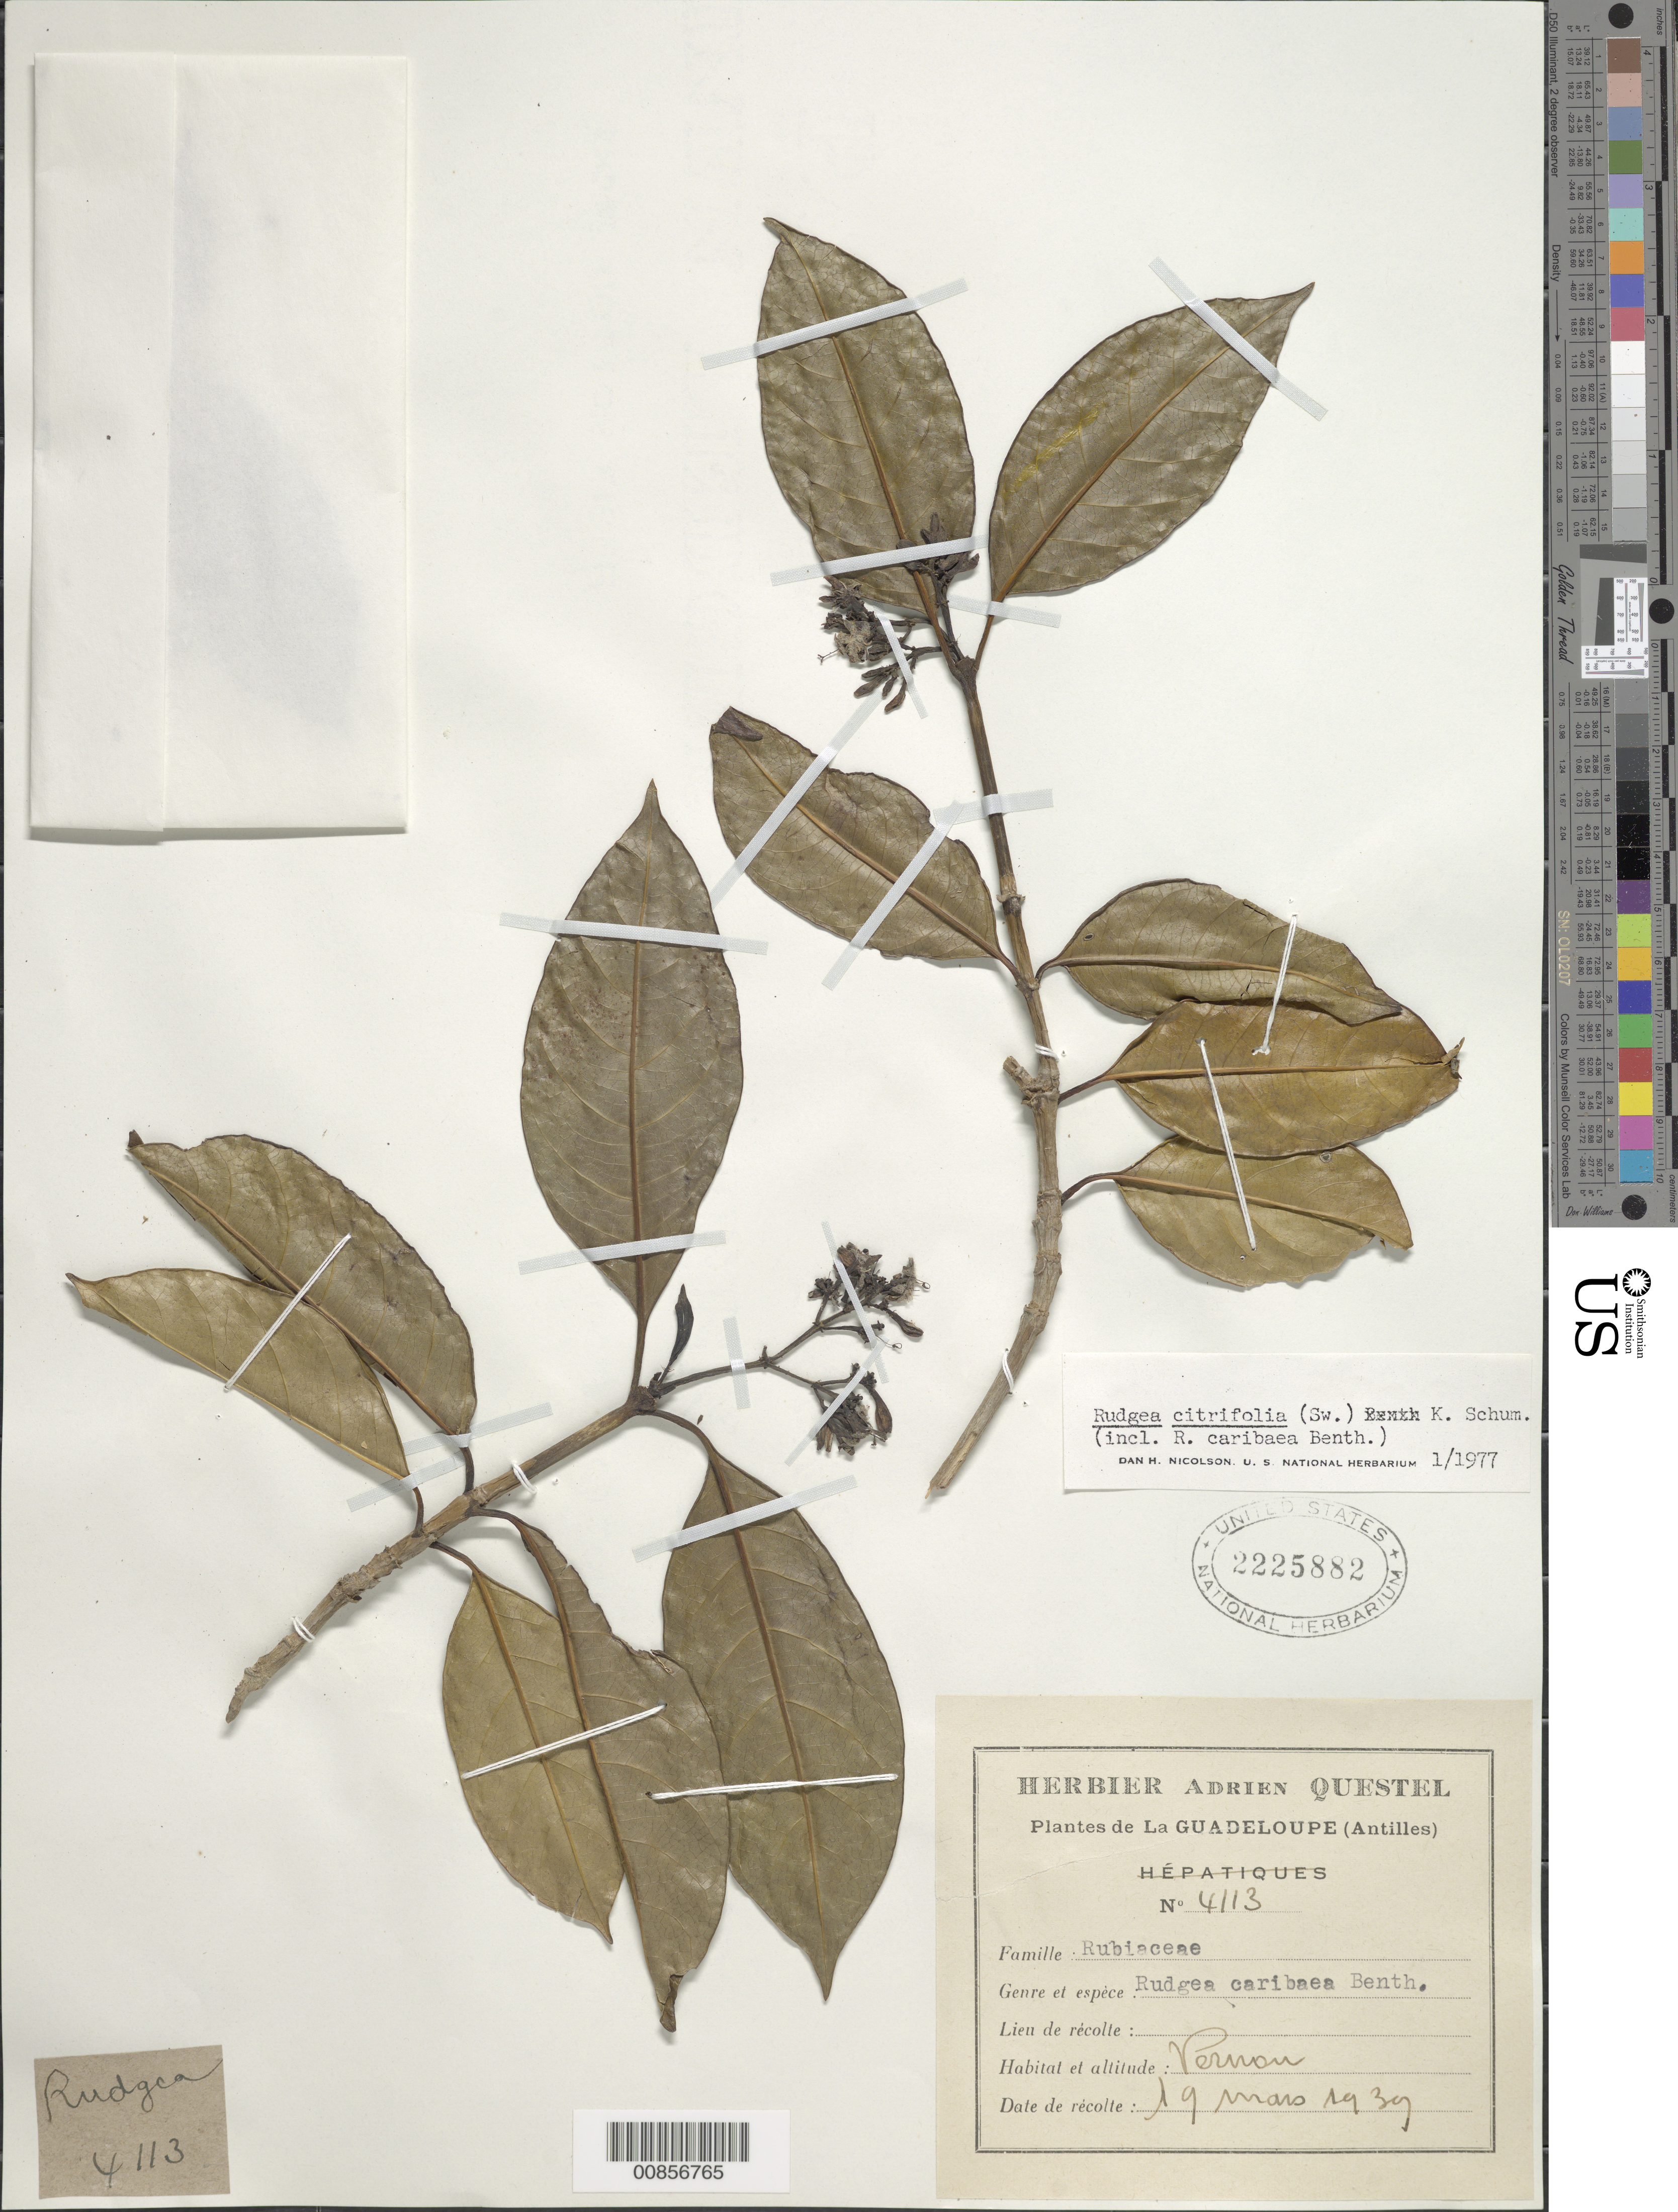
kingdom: Plantae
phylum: Tracheophyta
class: Magnoliopsida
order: Gentianales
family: Rubiaceae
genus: Rudgea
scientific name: Rudgea citrifolia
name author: (Sw.) K. Schum.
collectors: A. Questel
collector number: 4113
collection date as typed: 19 Mar 1939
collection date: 1939-03-19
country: Guadeloupe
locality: Vernon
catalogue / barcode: US 2225882